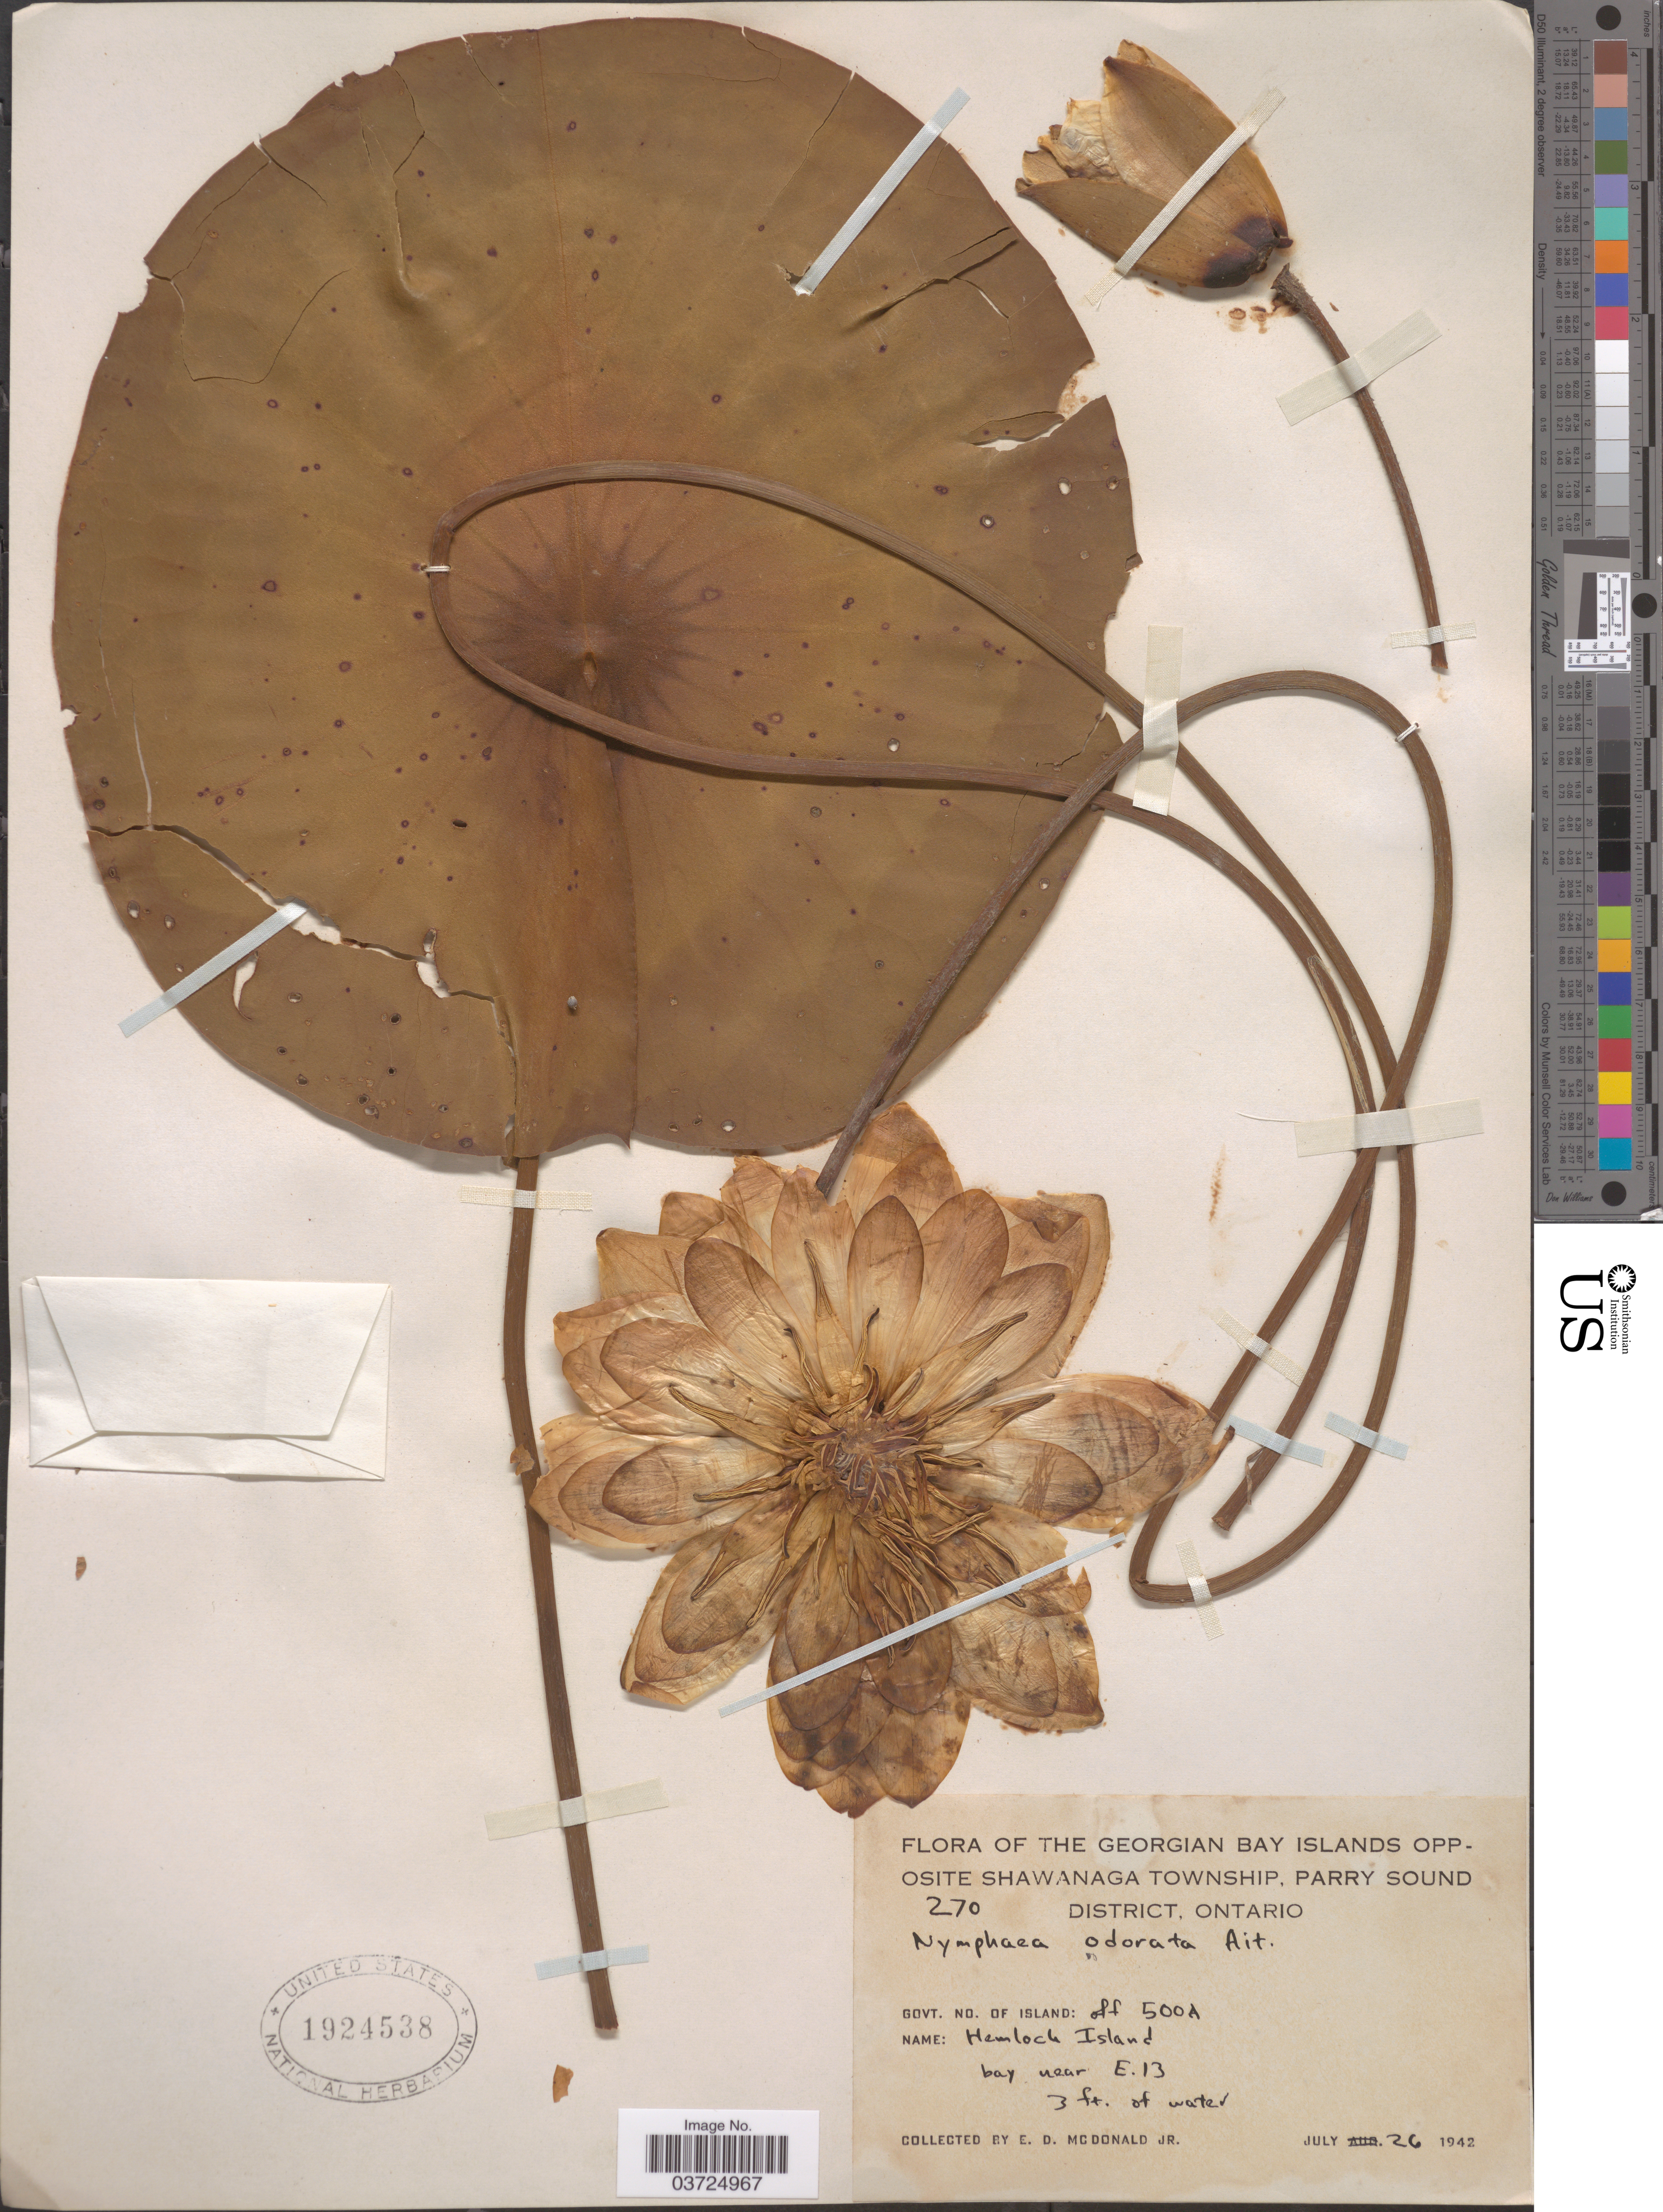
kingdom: Plantae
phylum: Tracheophyta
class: Magnoliopsida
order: Nymphaeales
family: Nymphaeaceae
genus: Nymphaea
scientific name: Nymphaea odorata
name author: Aiton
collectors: E. D. McDonald Jr.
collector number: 270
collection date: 1942-07-26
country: Canada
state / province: Ontario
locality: The Georgian Bay Islands Opposite Shawanaga Township, Parry Sound District. Govt. No. of Island: off 500A. Hemlock Island bay near E. 13.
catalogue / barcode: US 1924538